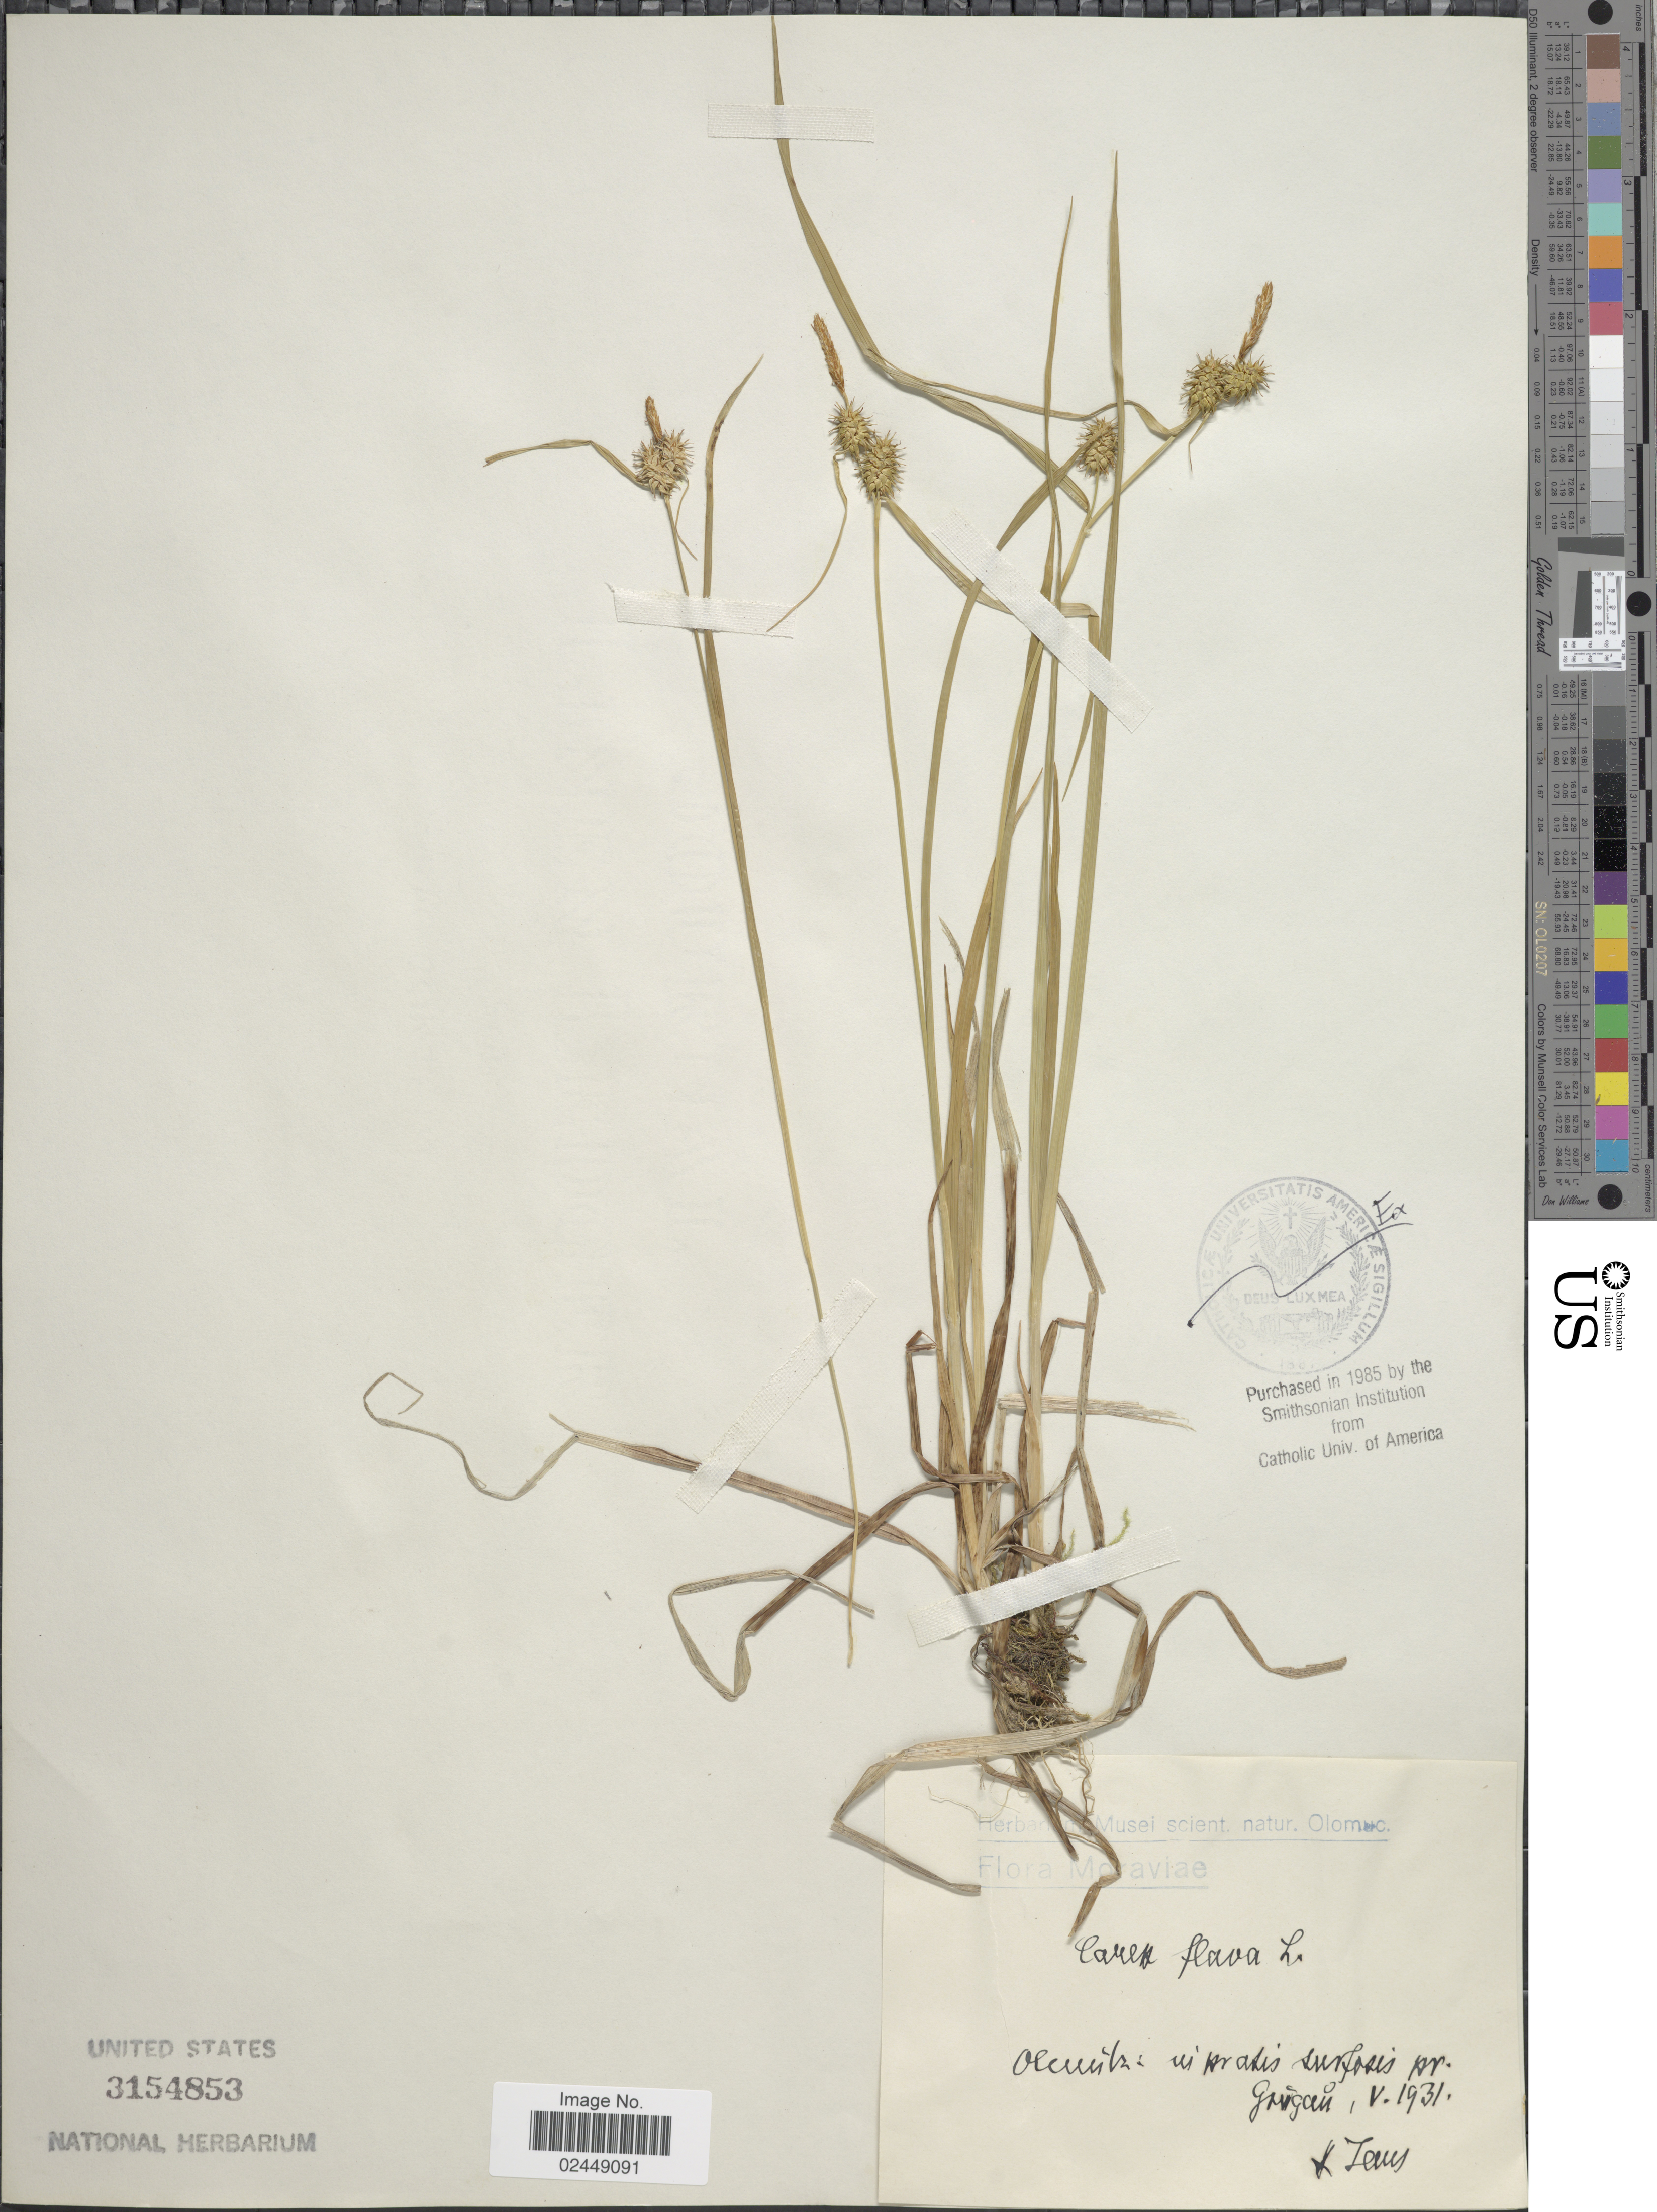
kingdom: Plantae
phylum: Tracheophyta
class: Liliopsida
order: Poales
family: Cyperaceae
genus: Carex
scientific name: Carex flava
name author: L.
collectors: H. Laus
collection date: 1931-05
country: Czechia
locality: Moraviae, Olmutz: in pratis surfosis pr gragau [interpreted]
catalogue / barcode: US 3154853